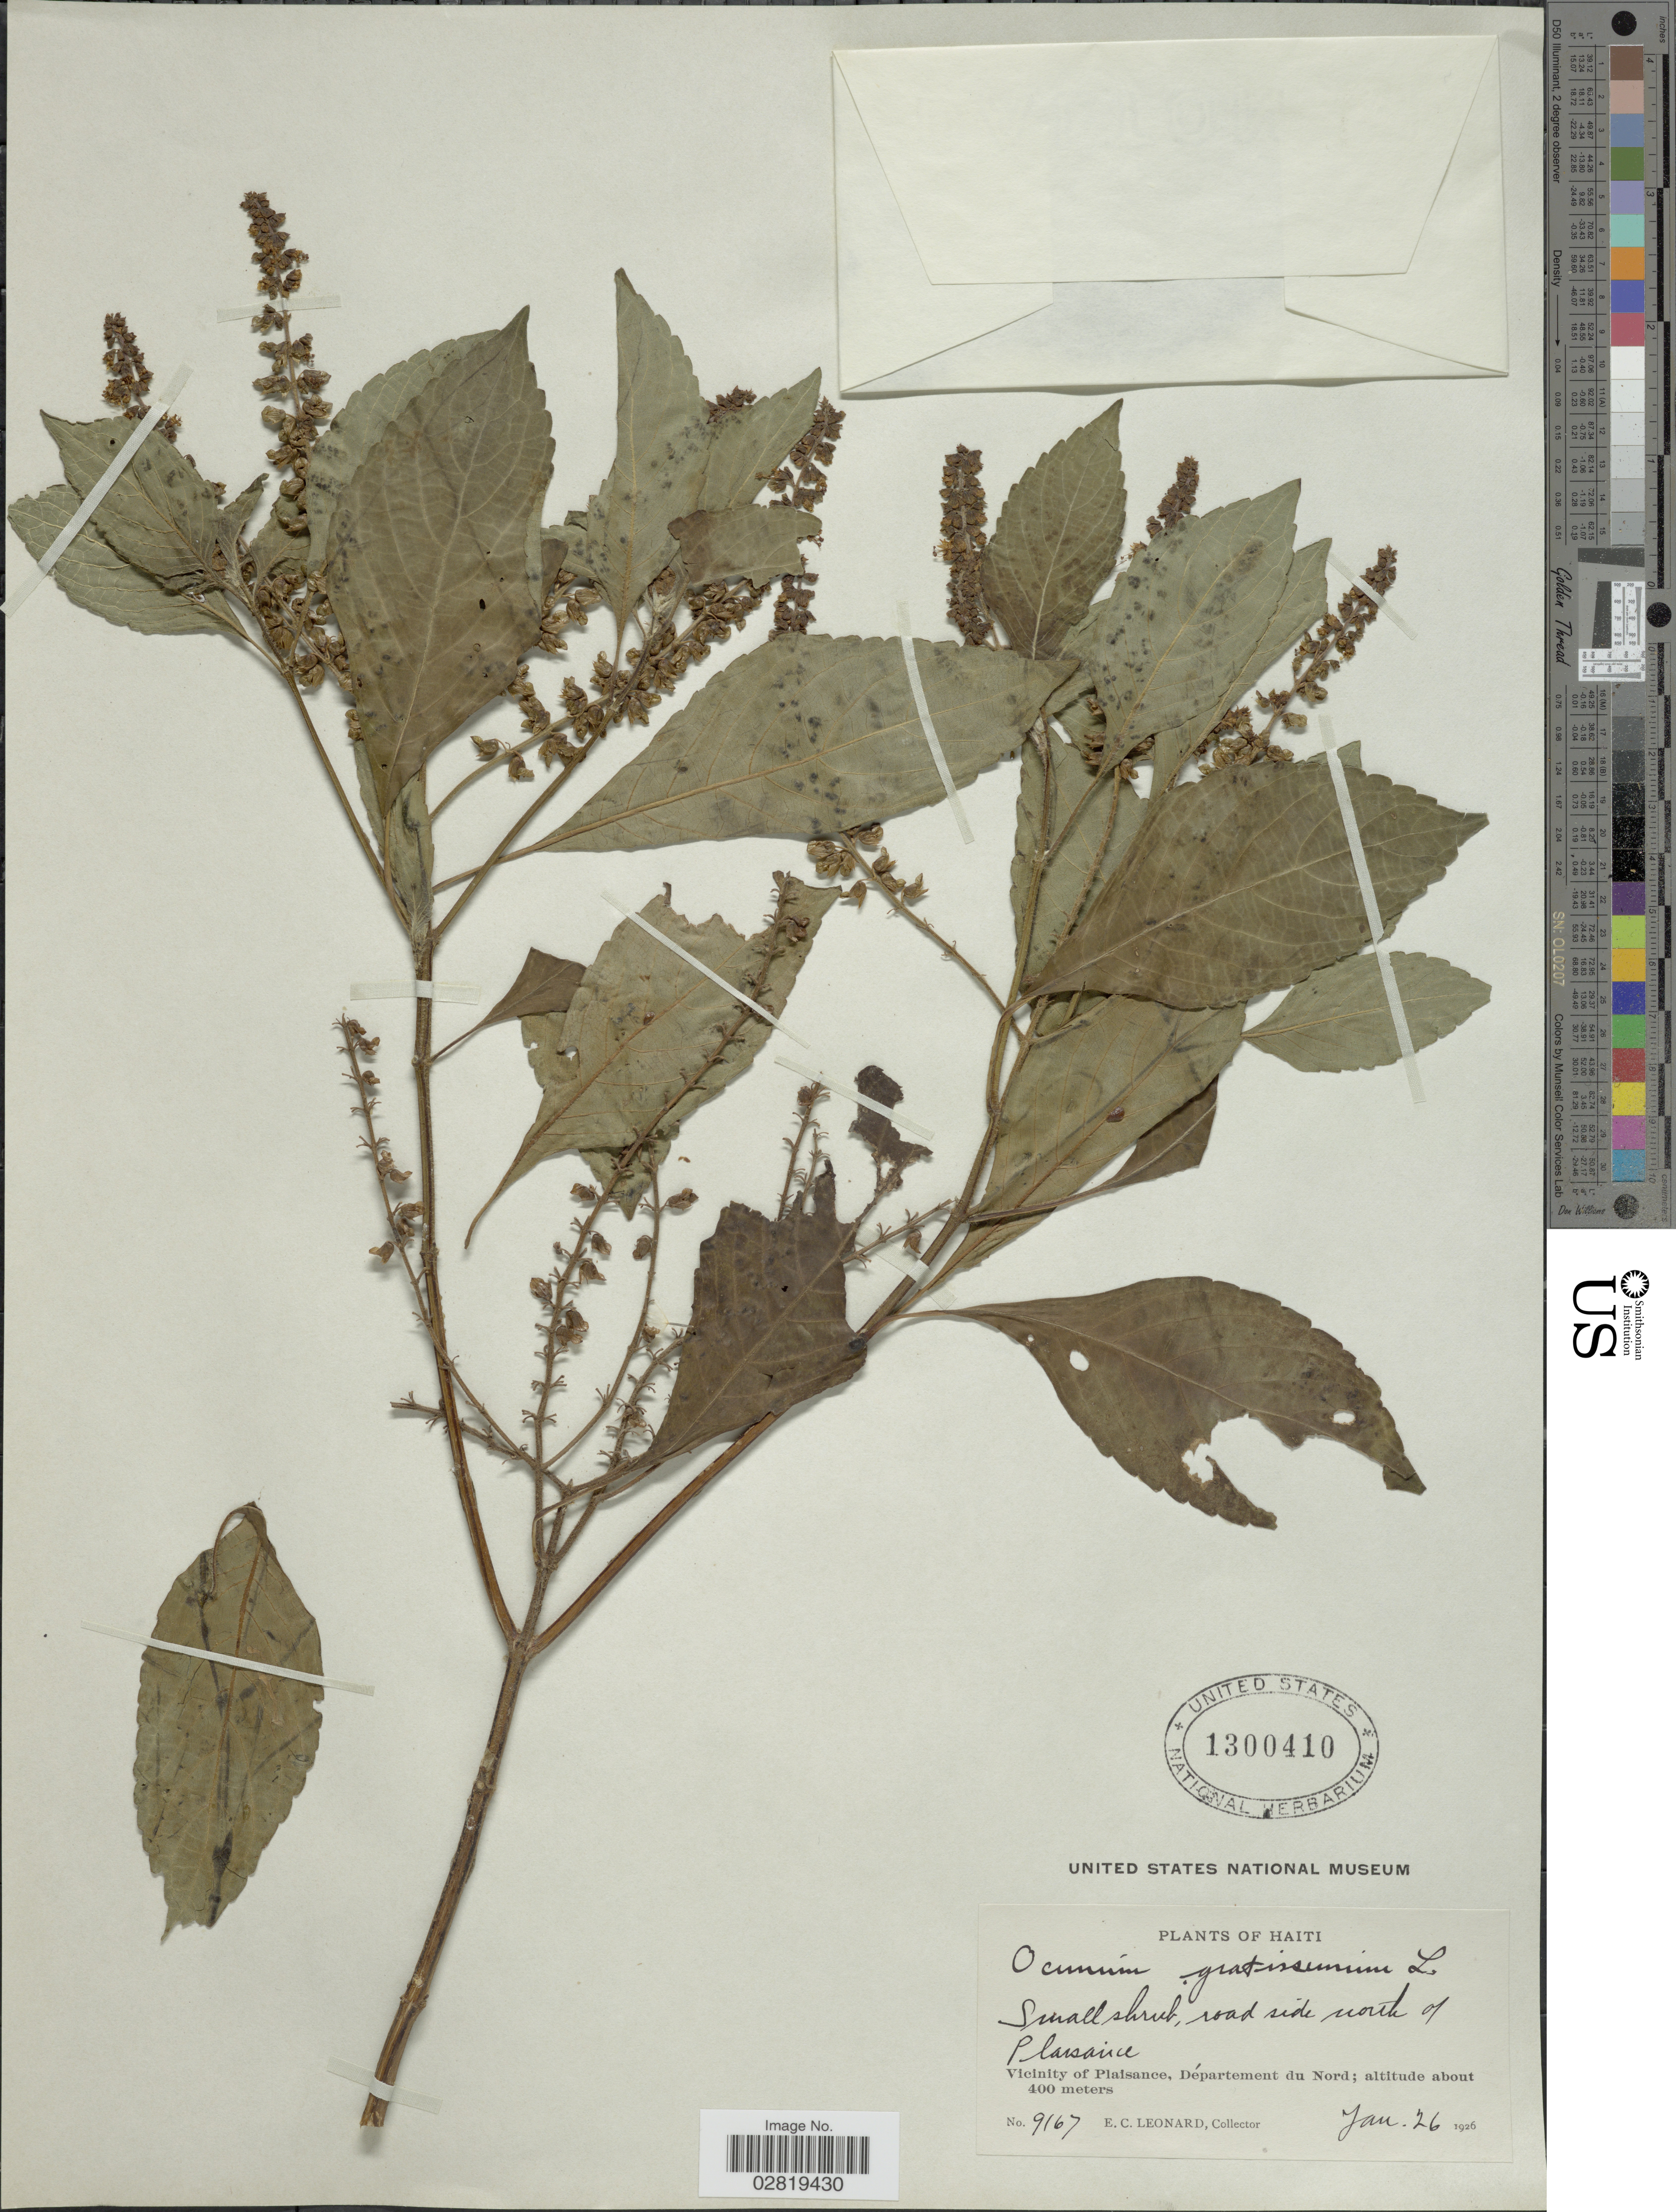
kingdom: Plantae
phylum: Tracheophyta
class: Magnoliopsida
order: Lamiales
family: Lamiaceae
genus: Ocimum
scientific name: Ocimum gratissimum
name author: L.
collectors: E. C. Leonard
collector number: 9167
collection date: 1926-01-26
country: Haiti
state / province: Nord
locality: Road side north of Plaisance, Vicinity of Plaisance, Département du Nord.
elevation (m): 400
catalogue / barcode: US 1300410